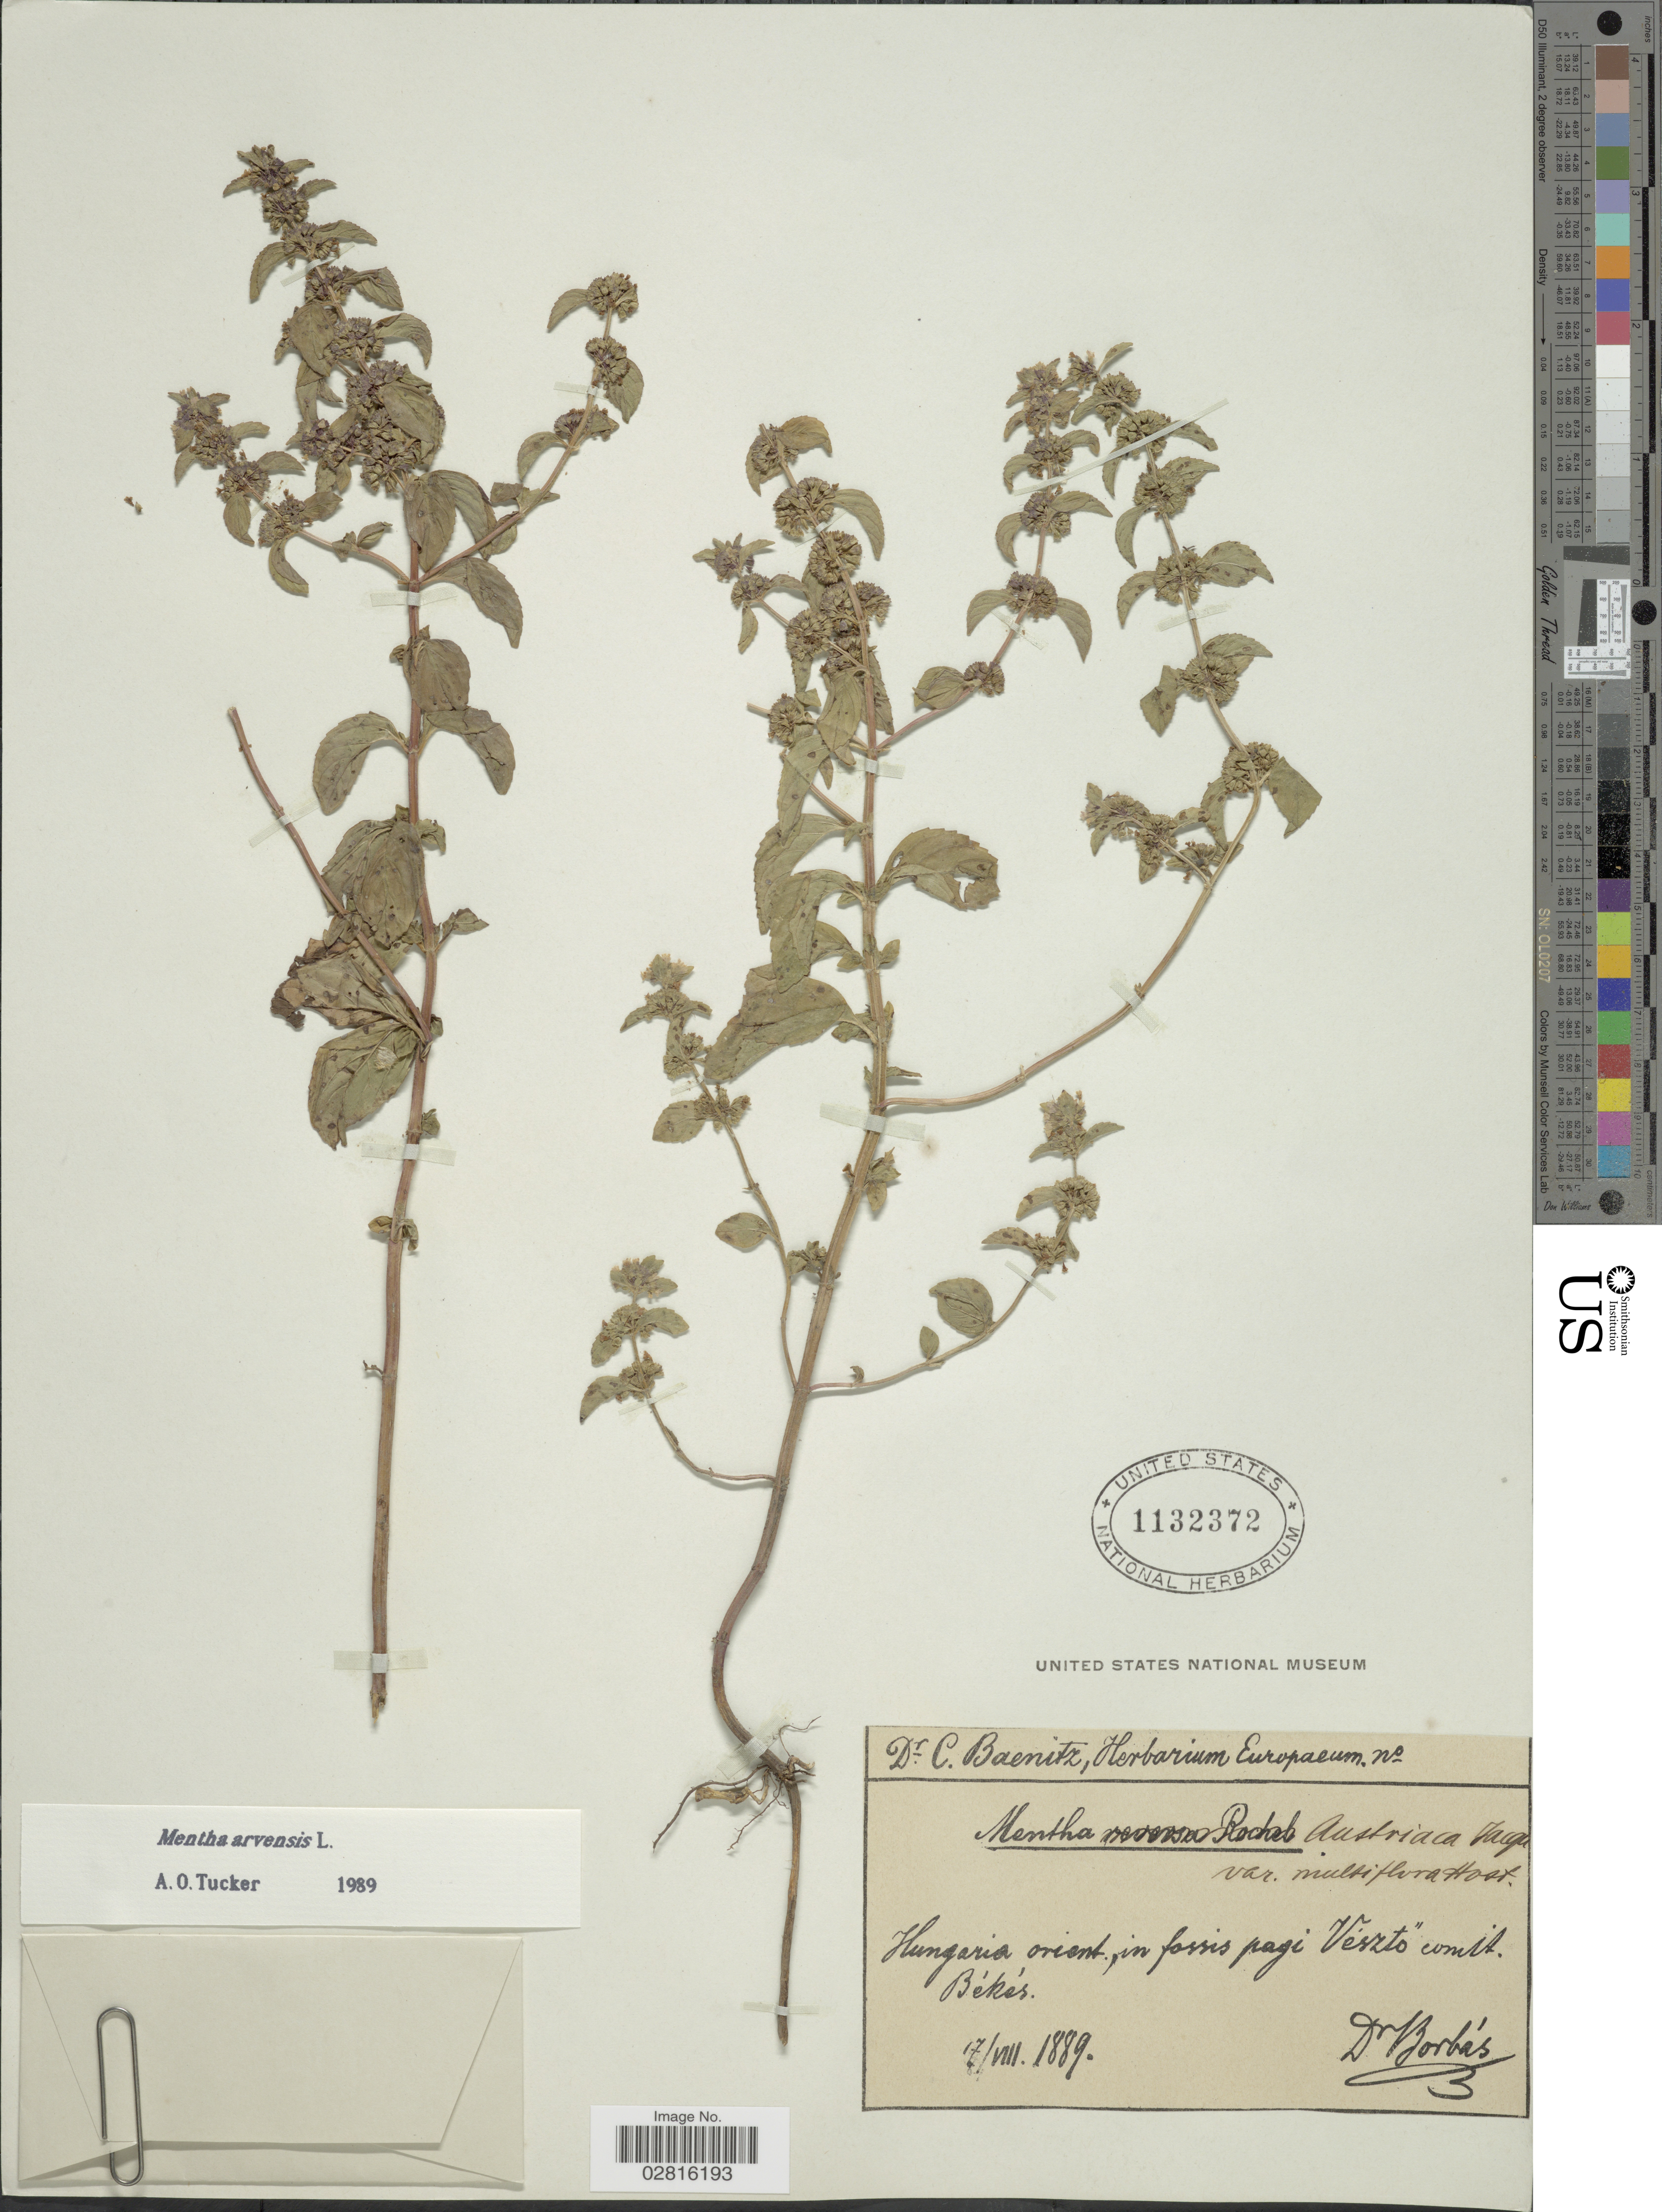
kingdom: Plantae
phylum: Tracheophyta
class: Magnoliopsida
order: Lamiales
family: Lamiaceae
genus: Mentha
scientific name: Mentha arvensis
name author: L.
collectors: V. von Borbás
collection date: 1889-08-17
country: Hungary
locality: Hungaria orient., in fossis pagi Vesztö comtt. Békés.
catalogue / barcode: US 1132372